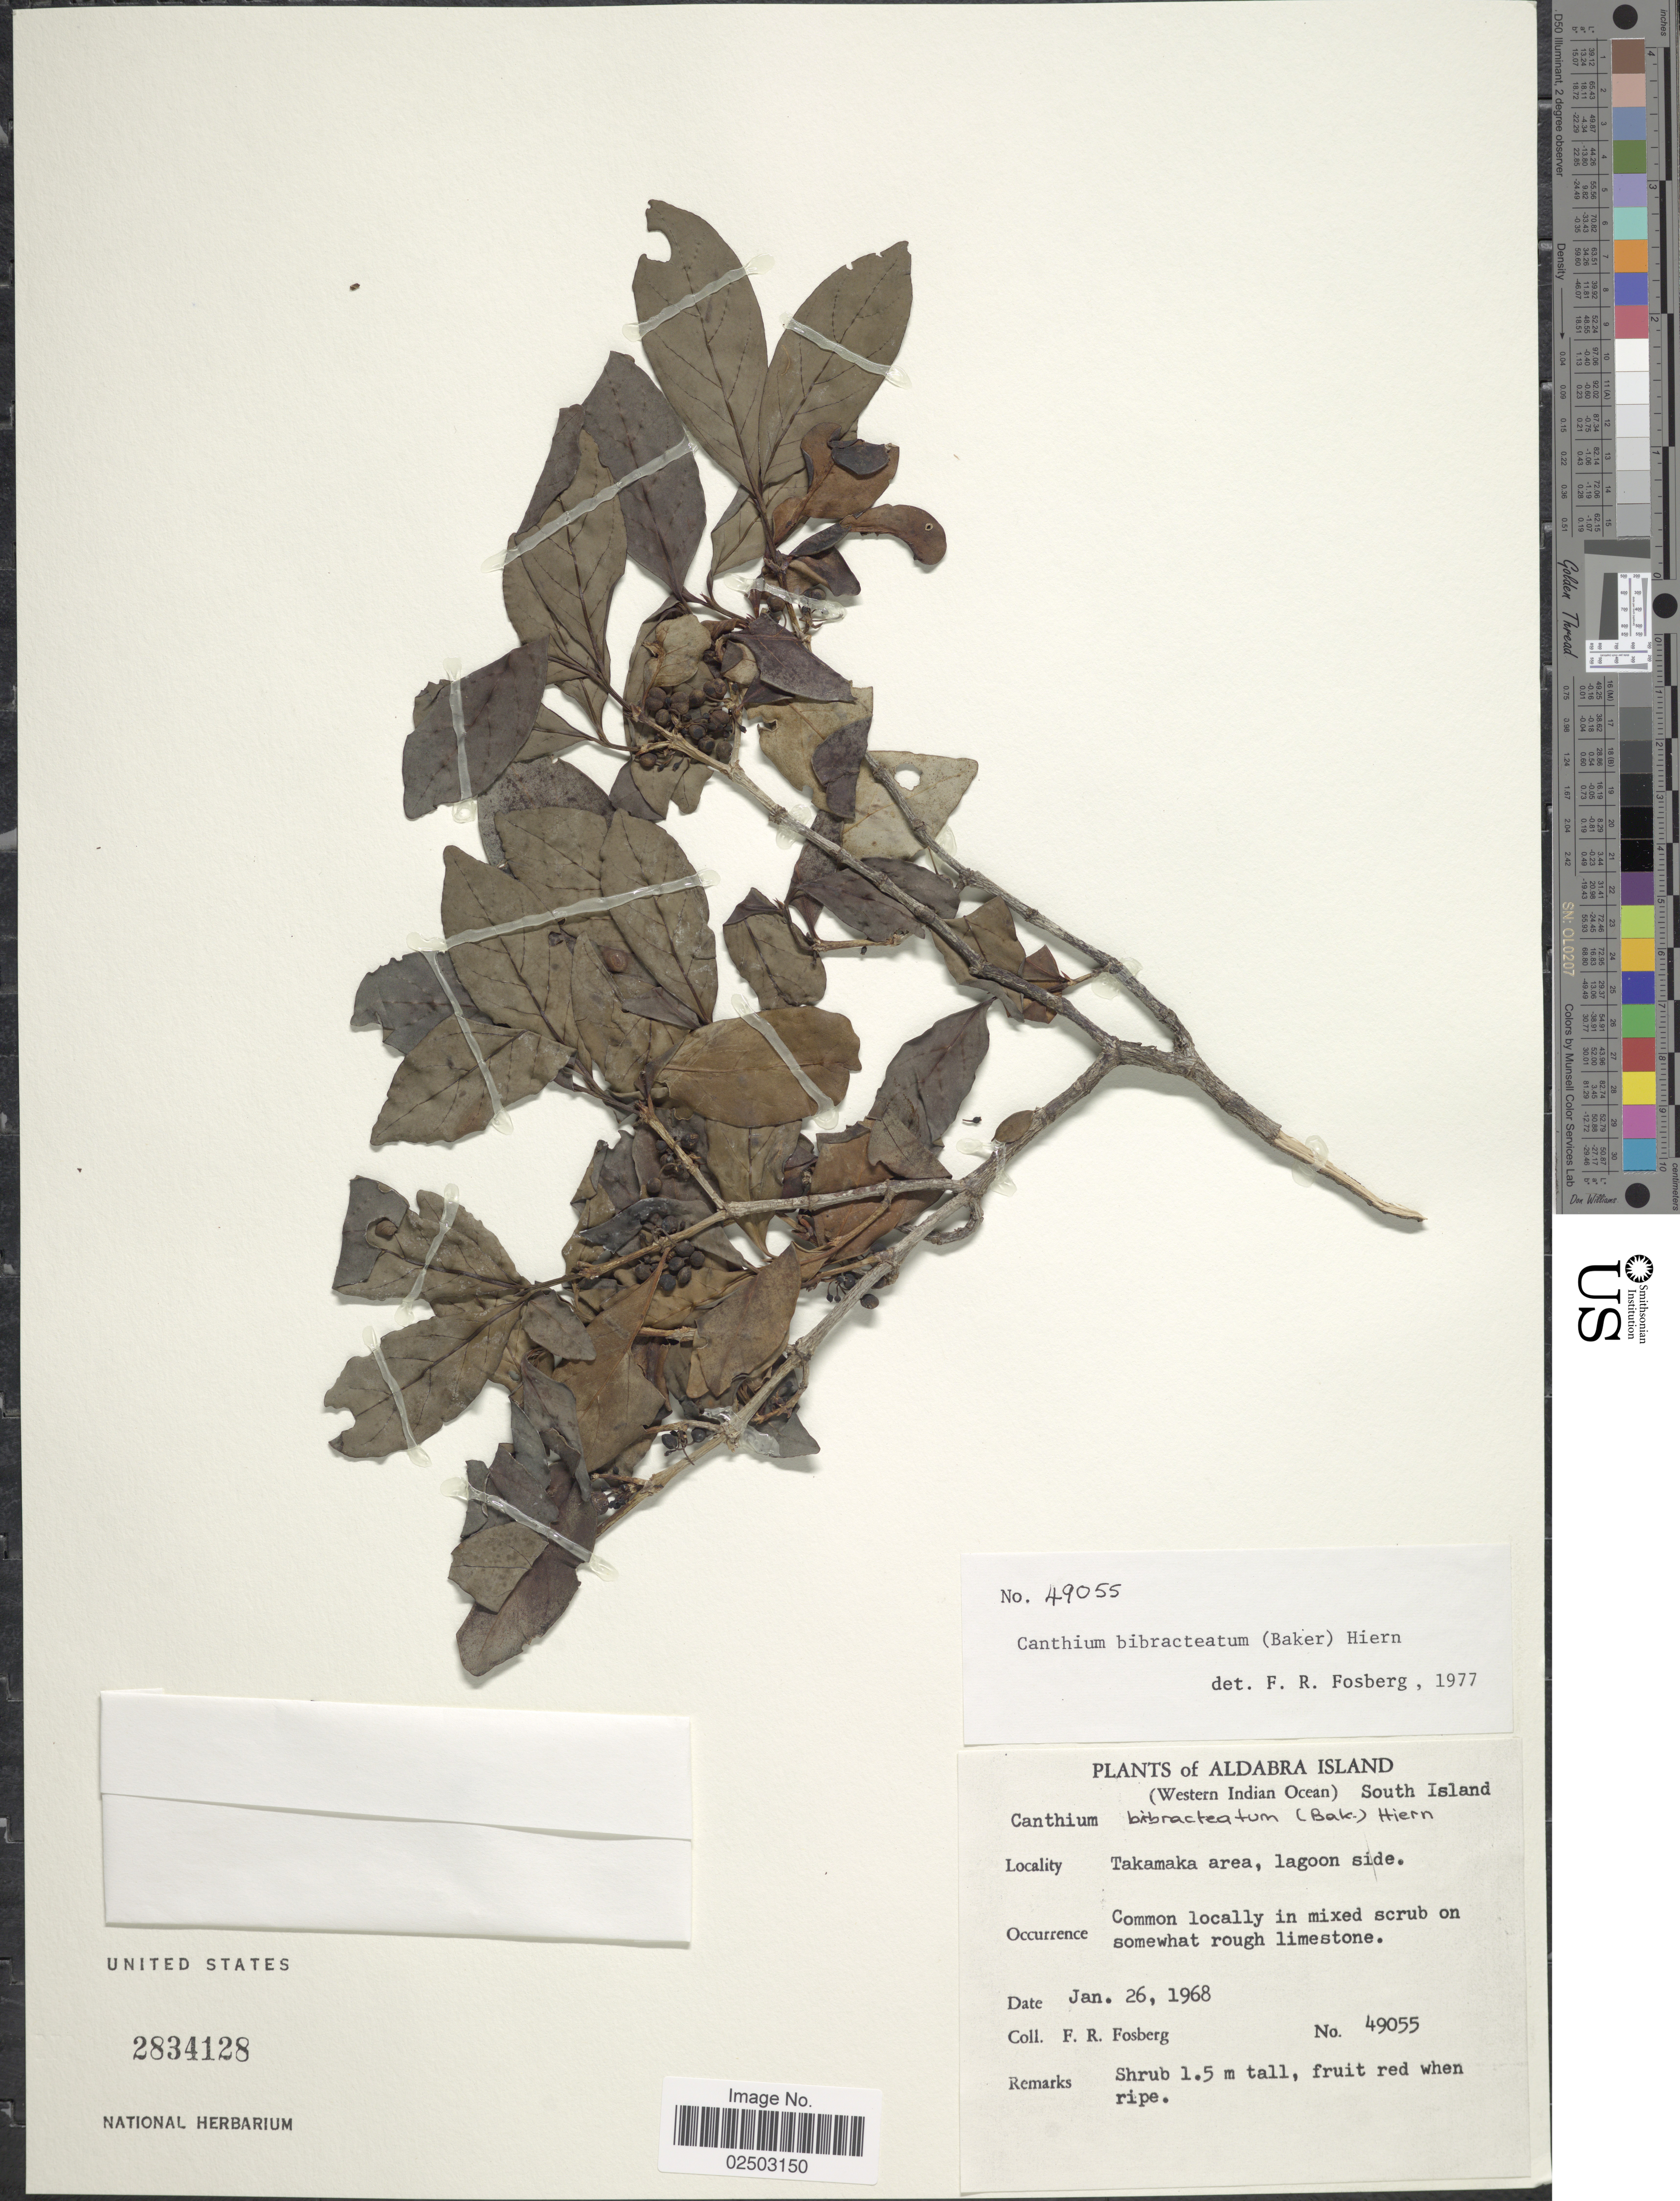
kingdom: Plantae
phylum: Tracheophyta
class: Magnoliopsida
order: Gentianales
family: Rubiaceae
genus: Canthium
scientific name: Canthium bibracteatum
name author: (Baker) Hiern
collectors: F. R. Fosberg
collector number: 49055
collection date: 1968-01-26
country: Seychelles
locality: Aldabra Island (Western Indian Ocean), South Island, Takamaka area, lagoon side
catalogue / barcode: US 2834128